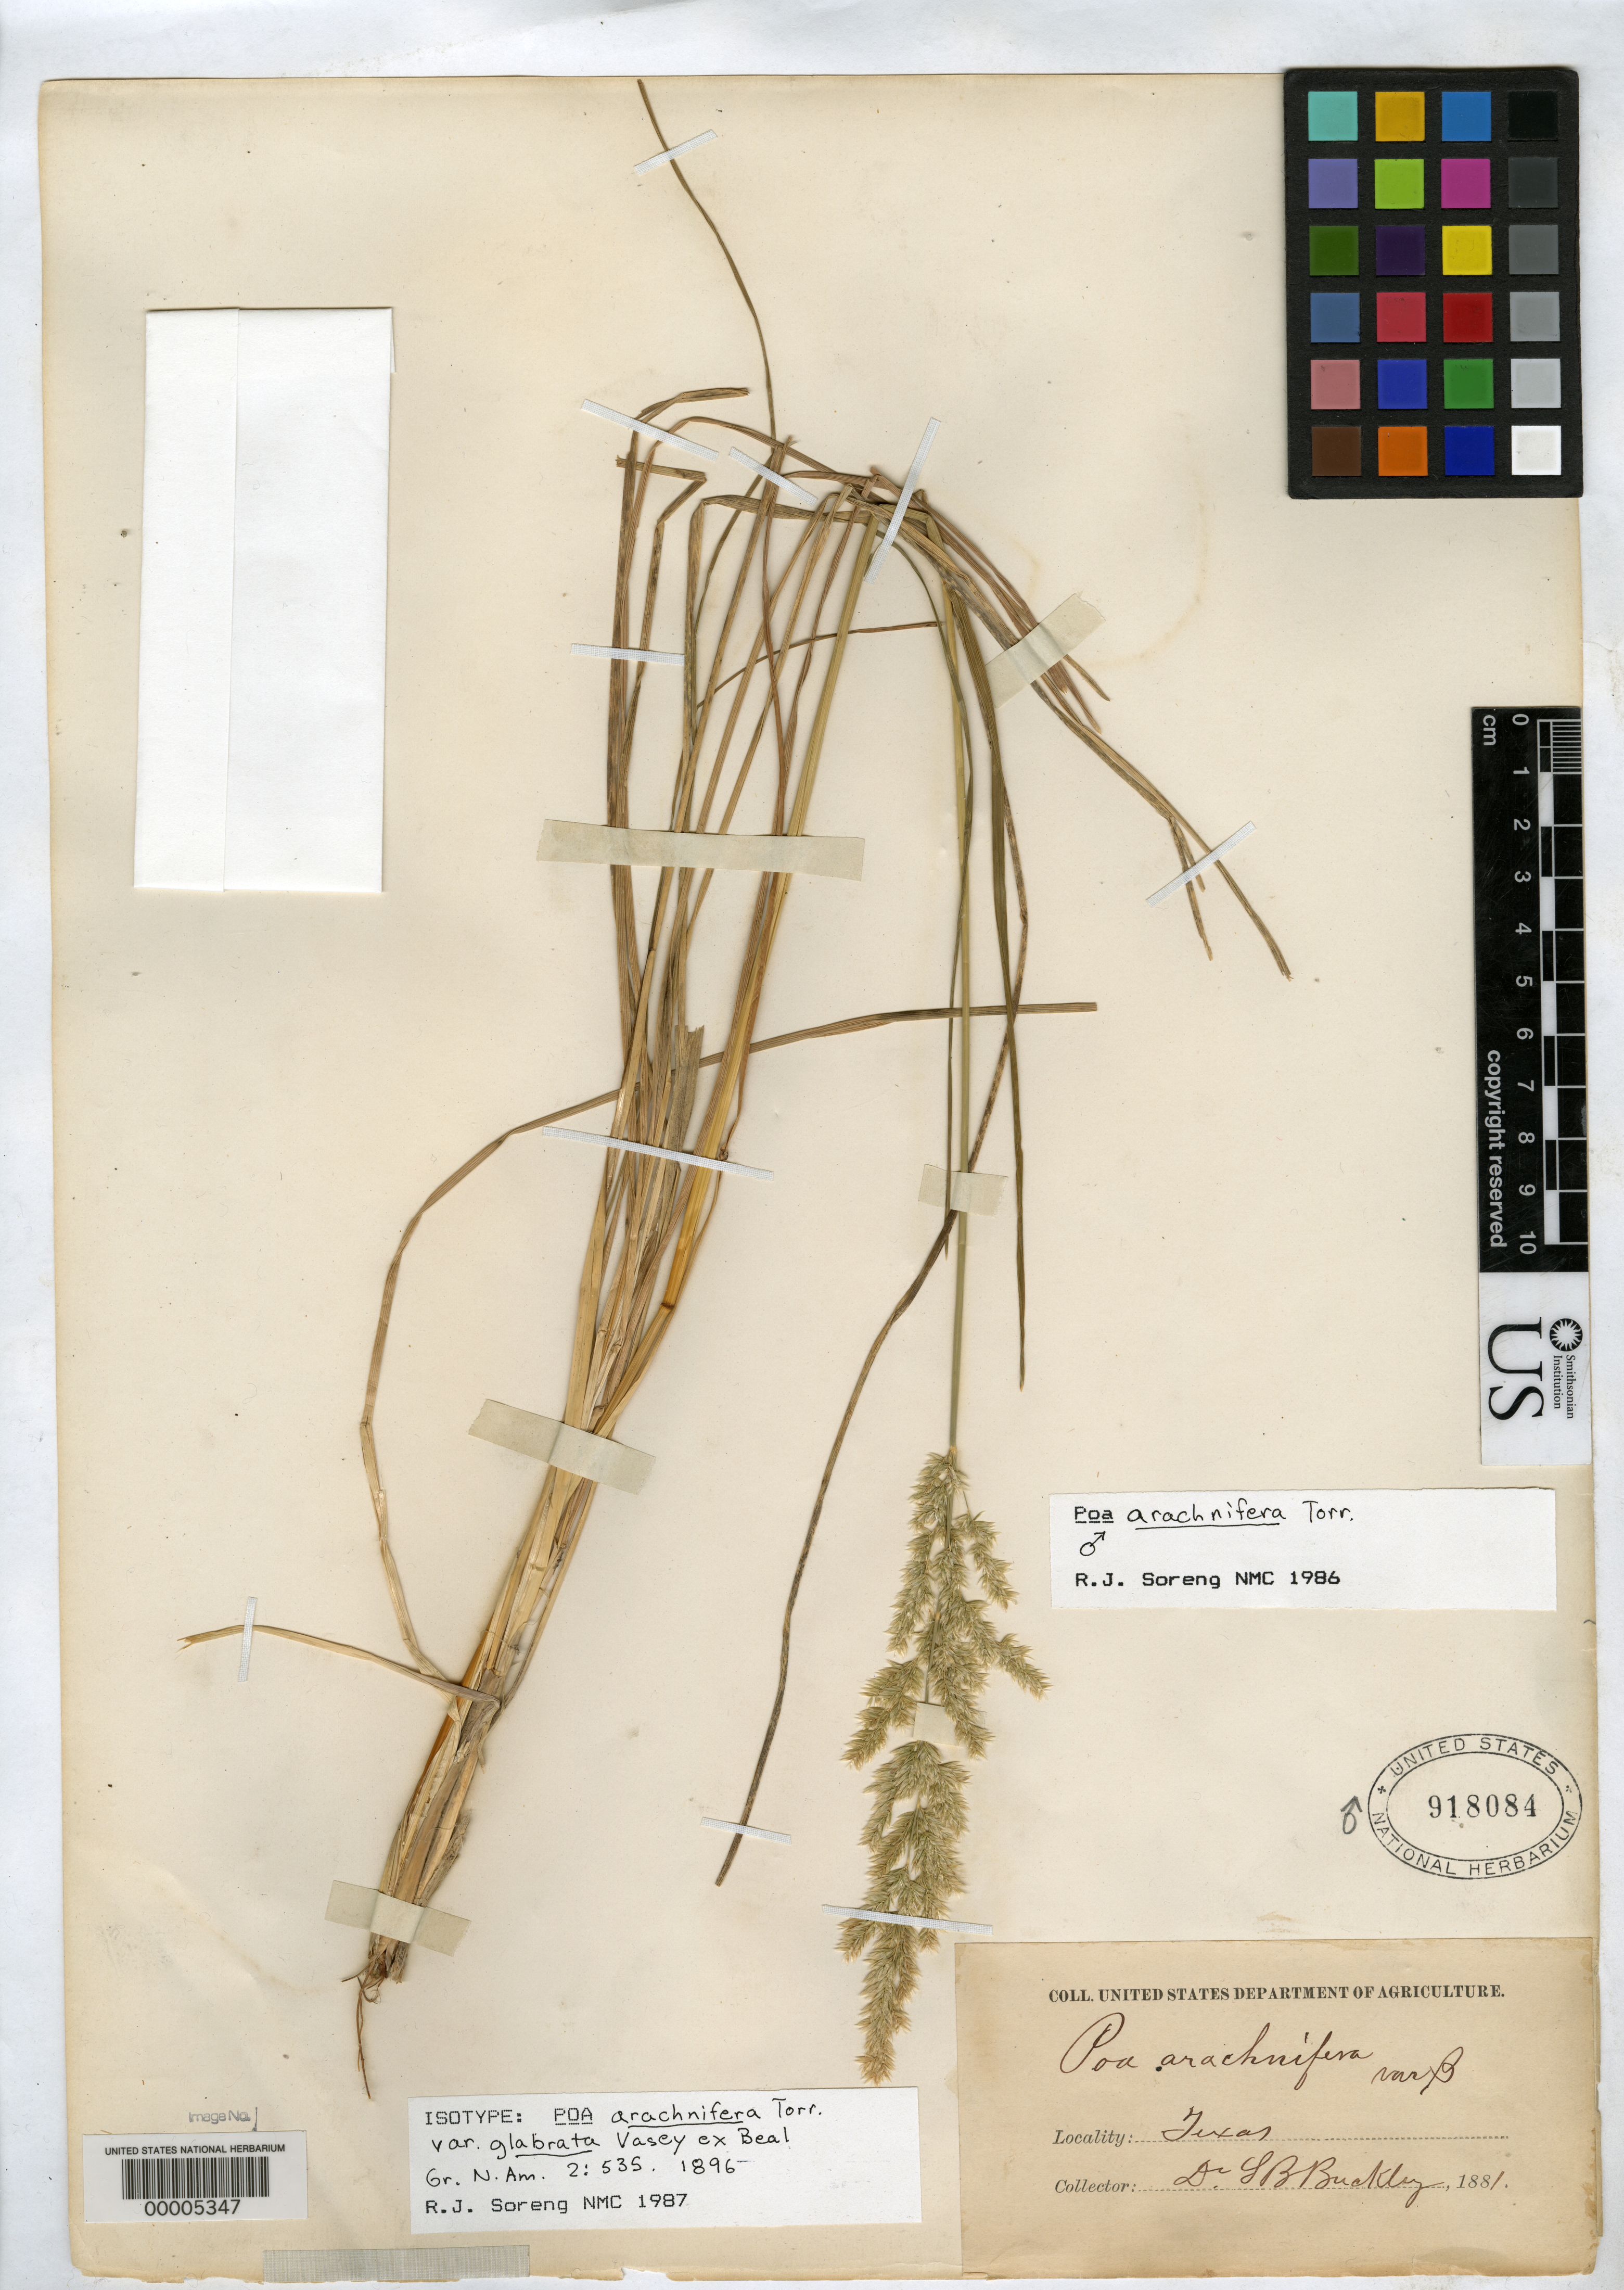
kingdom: Plantae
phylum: Tracheophyta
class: Liliopsida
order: Poales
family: Poaceae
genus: Poa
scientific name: Poa arachnifera var. glabrata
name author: Vasey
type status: Type Material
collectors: S. B. Buckley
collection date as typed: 1881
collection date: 1881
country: United States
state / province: Texas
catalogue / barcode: US 918084